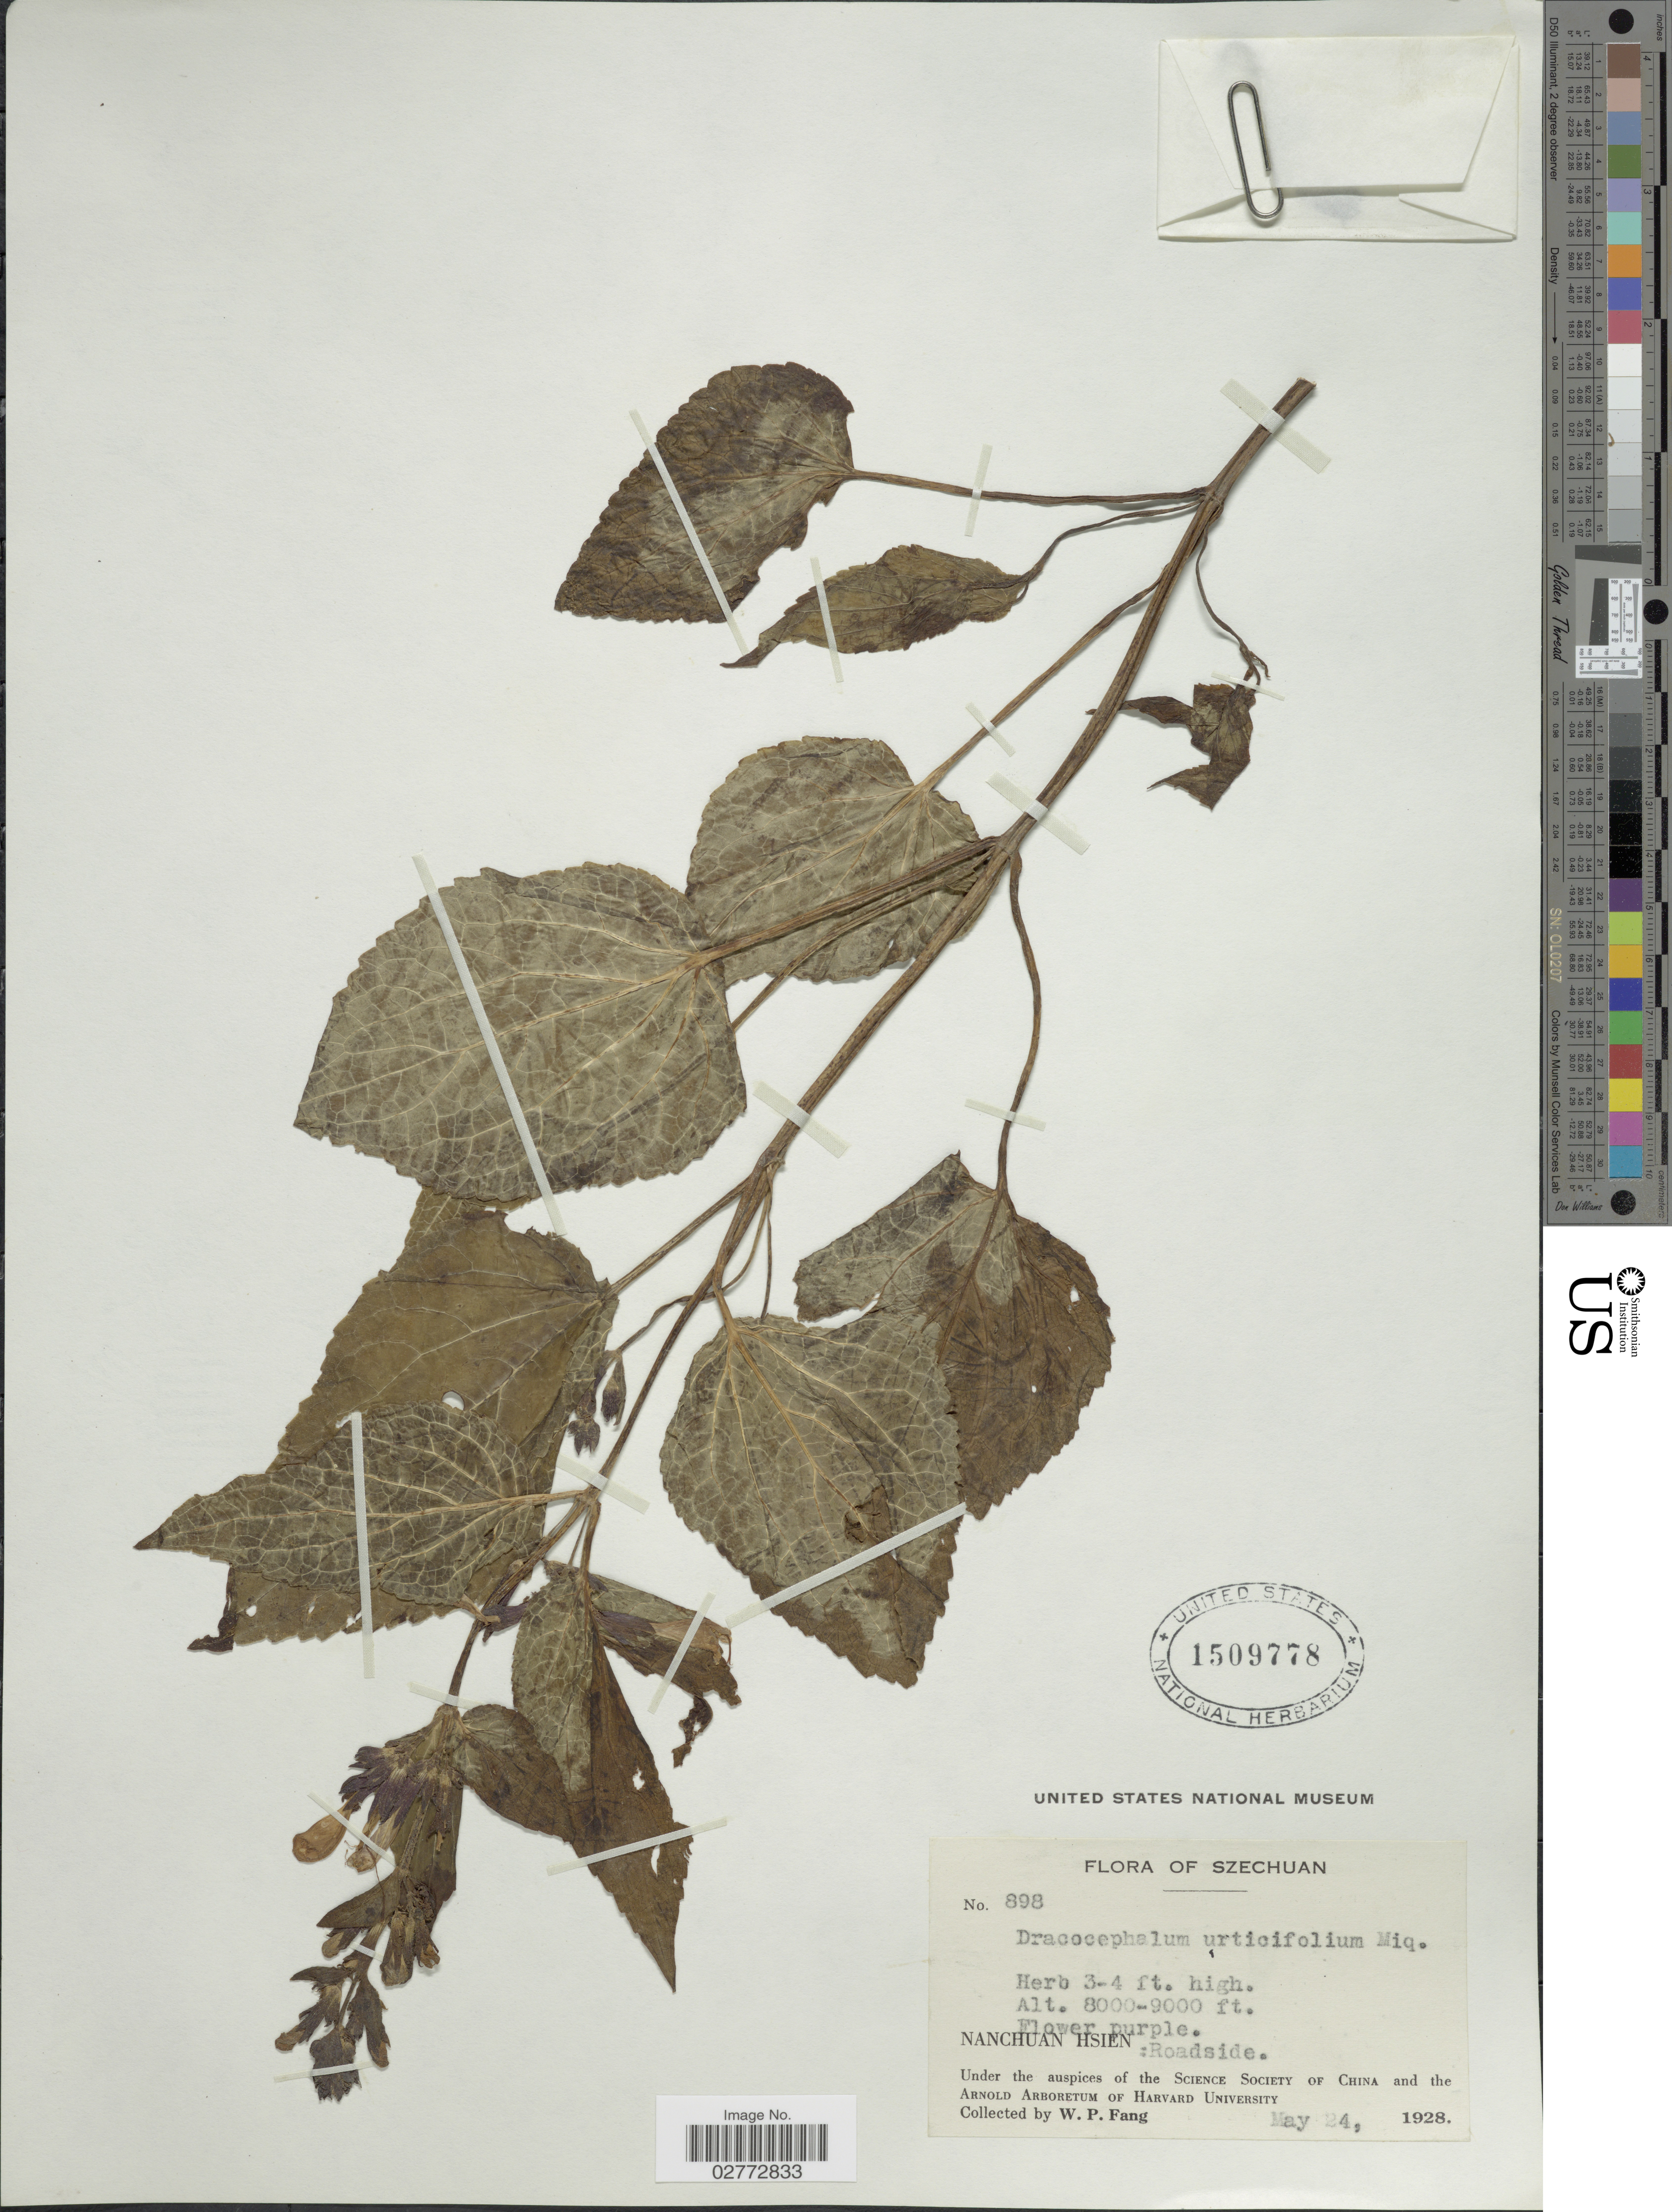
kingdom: Plantae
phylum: Tracheophyta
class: Magnoliopsida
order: Lamiales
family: Lamiaceae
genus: Dracocephalum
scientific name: Dracocephalum urticifolium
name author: Miq.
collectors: W. P. Fang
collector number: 898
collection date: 1928-05-24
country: China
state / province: Sichuan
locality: Szechuan. Nanchuan Hsien: Roadside.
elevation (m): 2438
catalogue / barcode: US 1509778